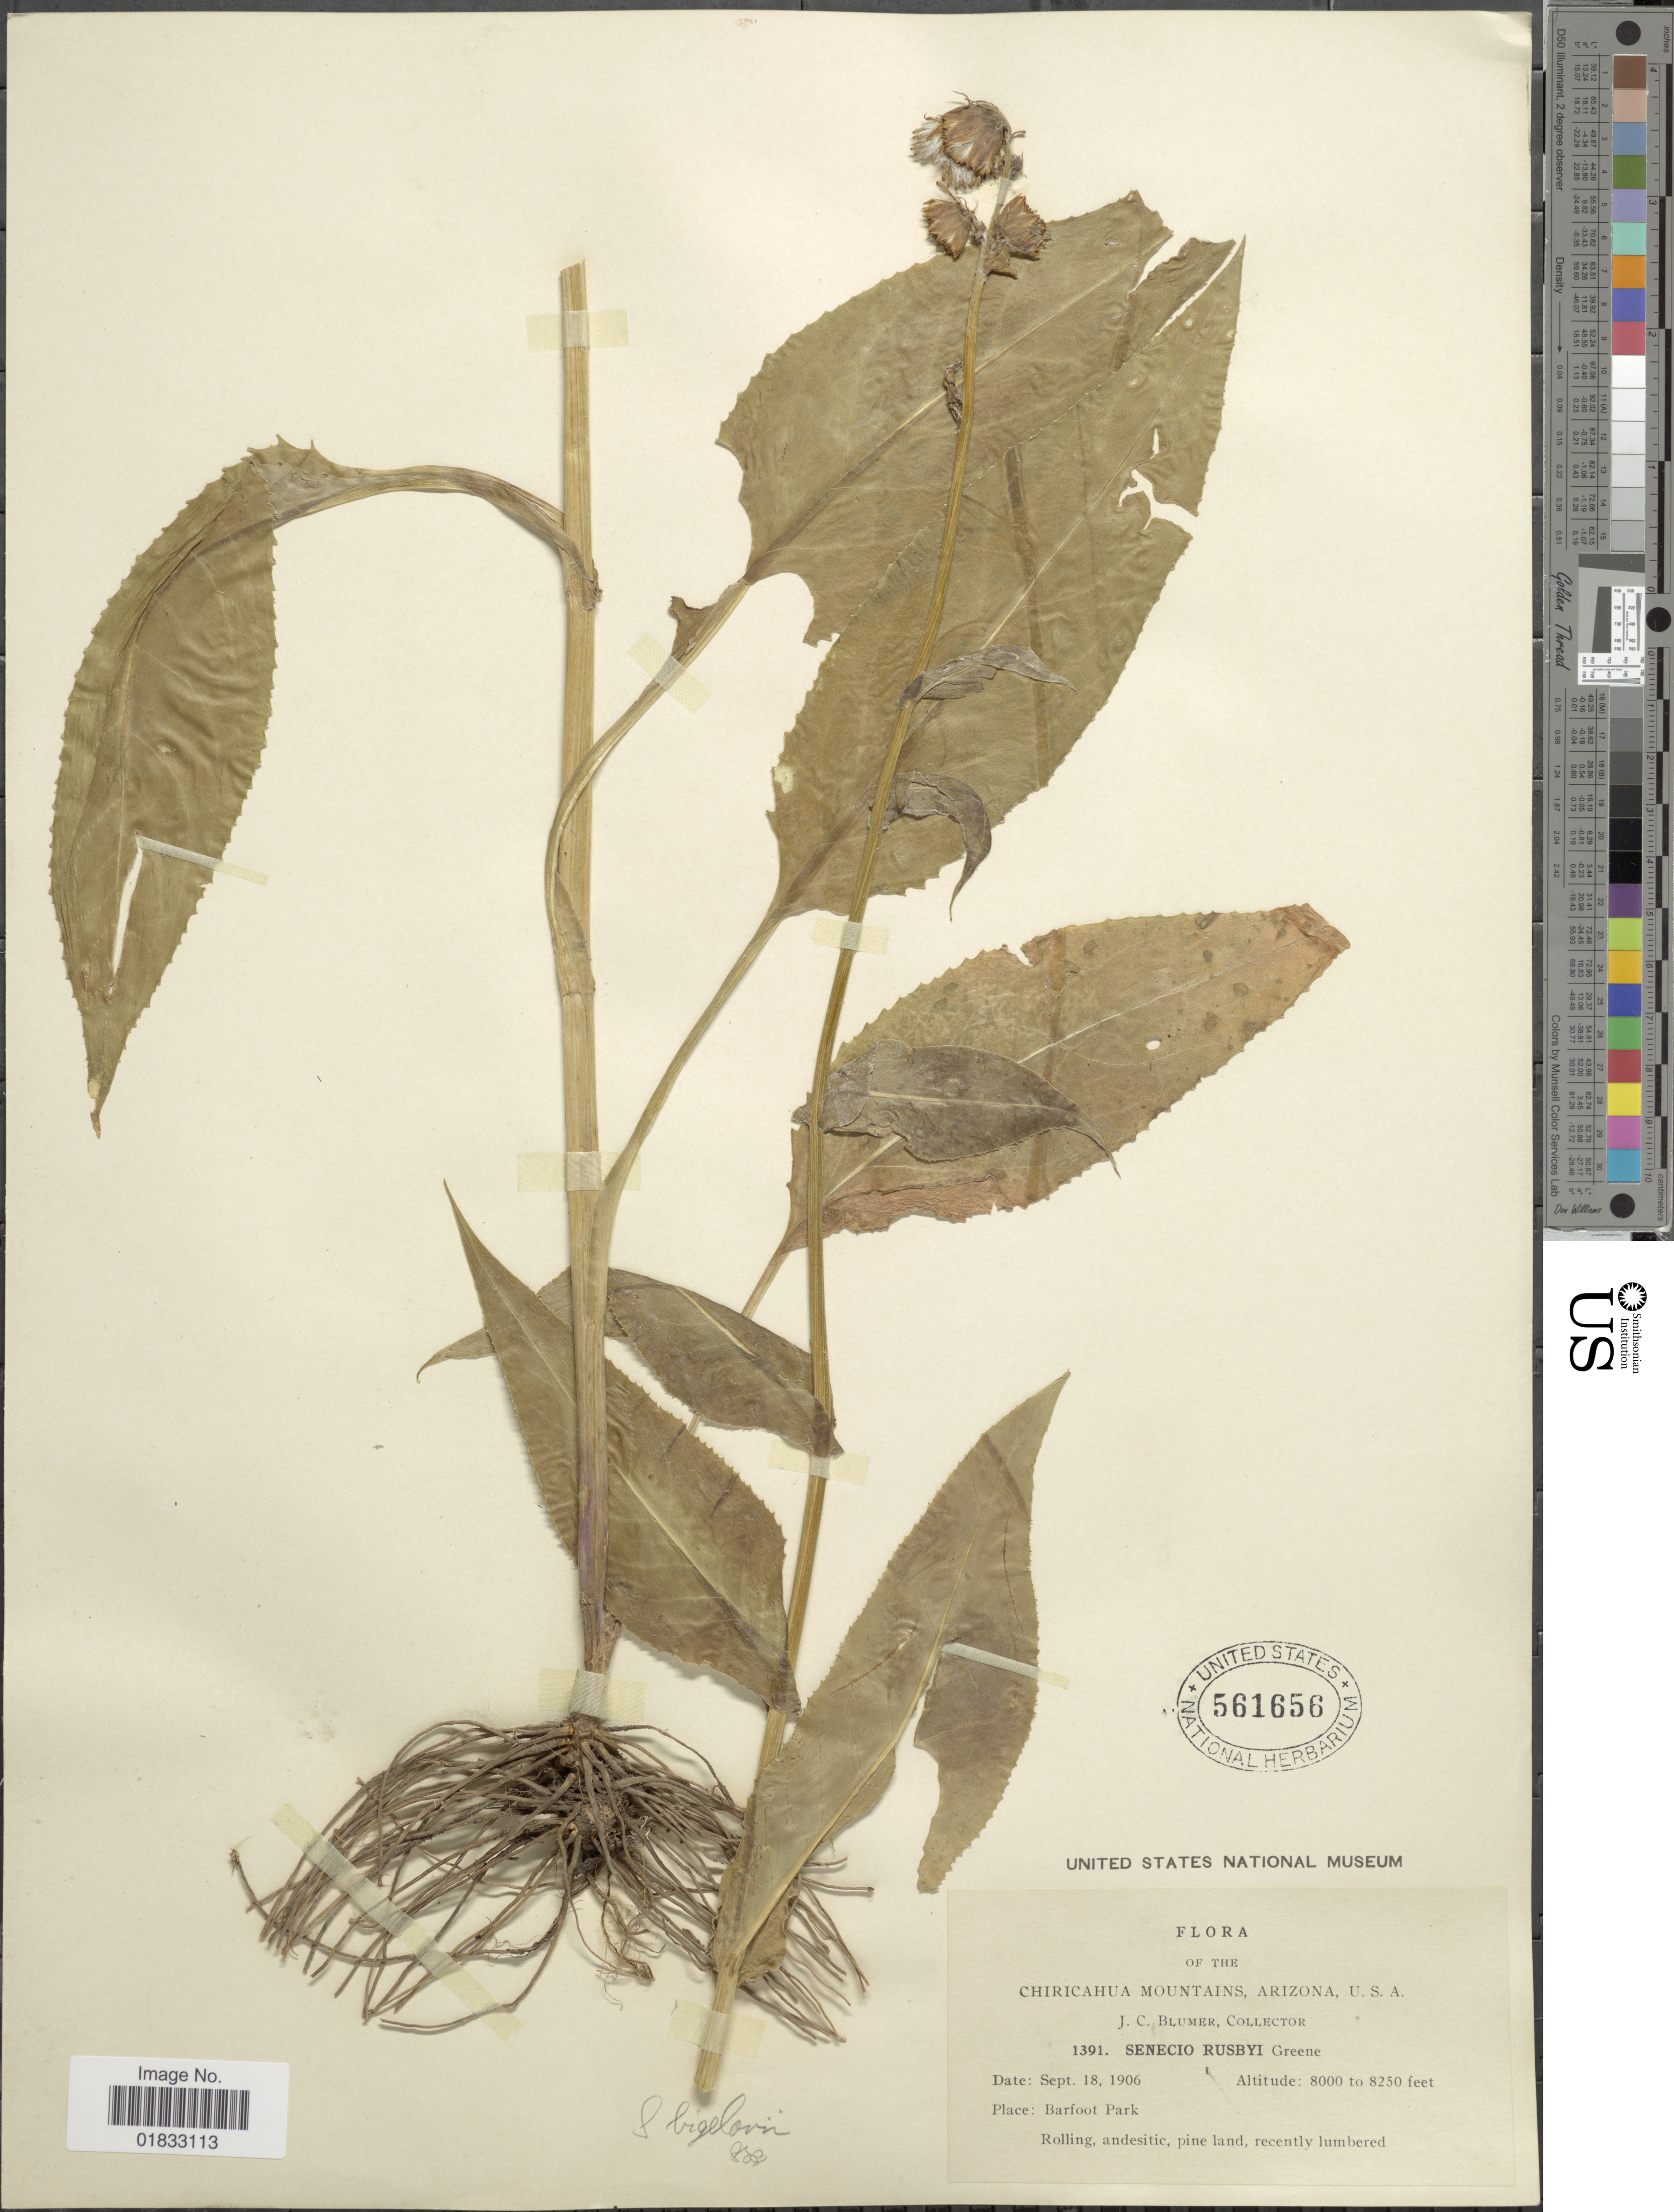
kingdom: Plantae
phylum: Tracheophyta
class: Magnoliopsida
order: Asterales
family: Asteraceae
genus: Senecio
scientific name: Senecio bigelovii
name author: A. Gray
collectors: J. C. Blumer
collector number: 1391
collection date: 1906-09-18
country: United States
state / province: Arizona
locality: Chiricahua Mountains, Barfoot Park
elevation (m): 2438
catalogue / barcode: US 561656